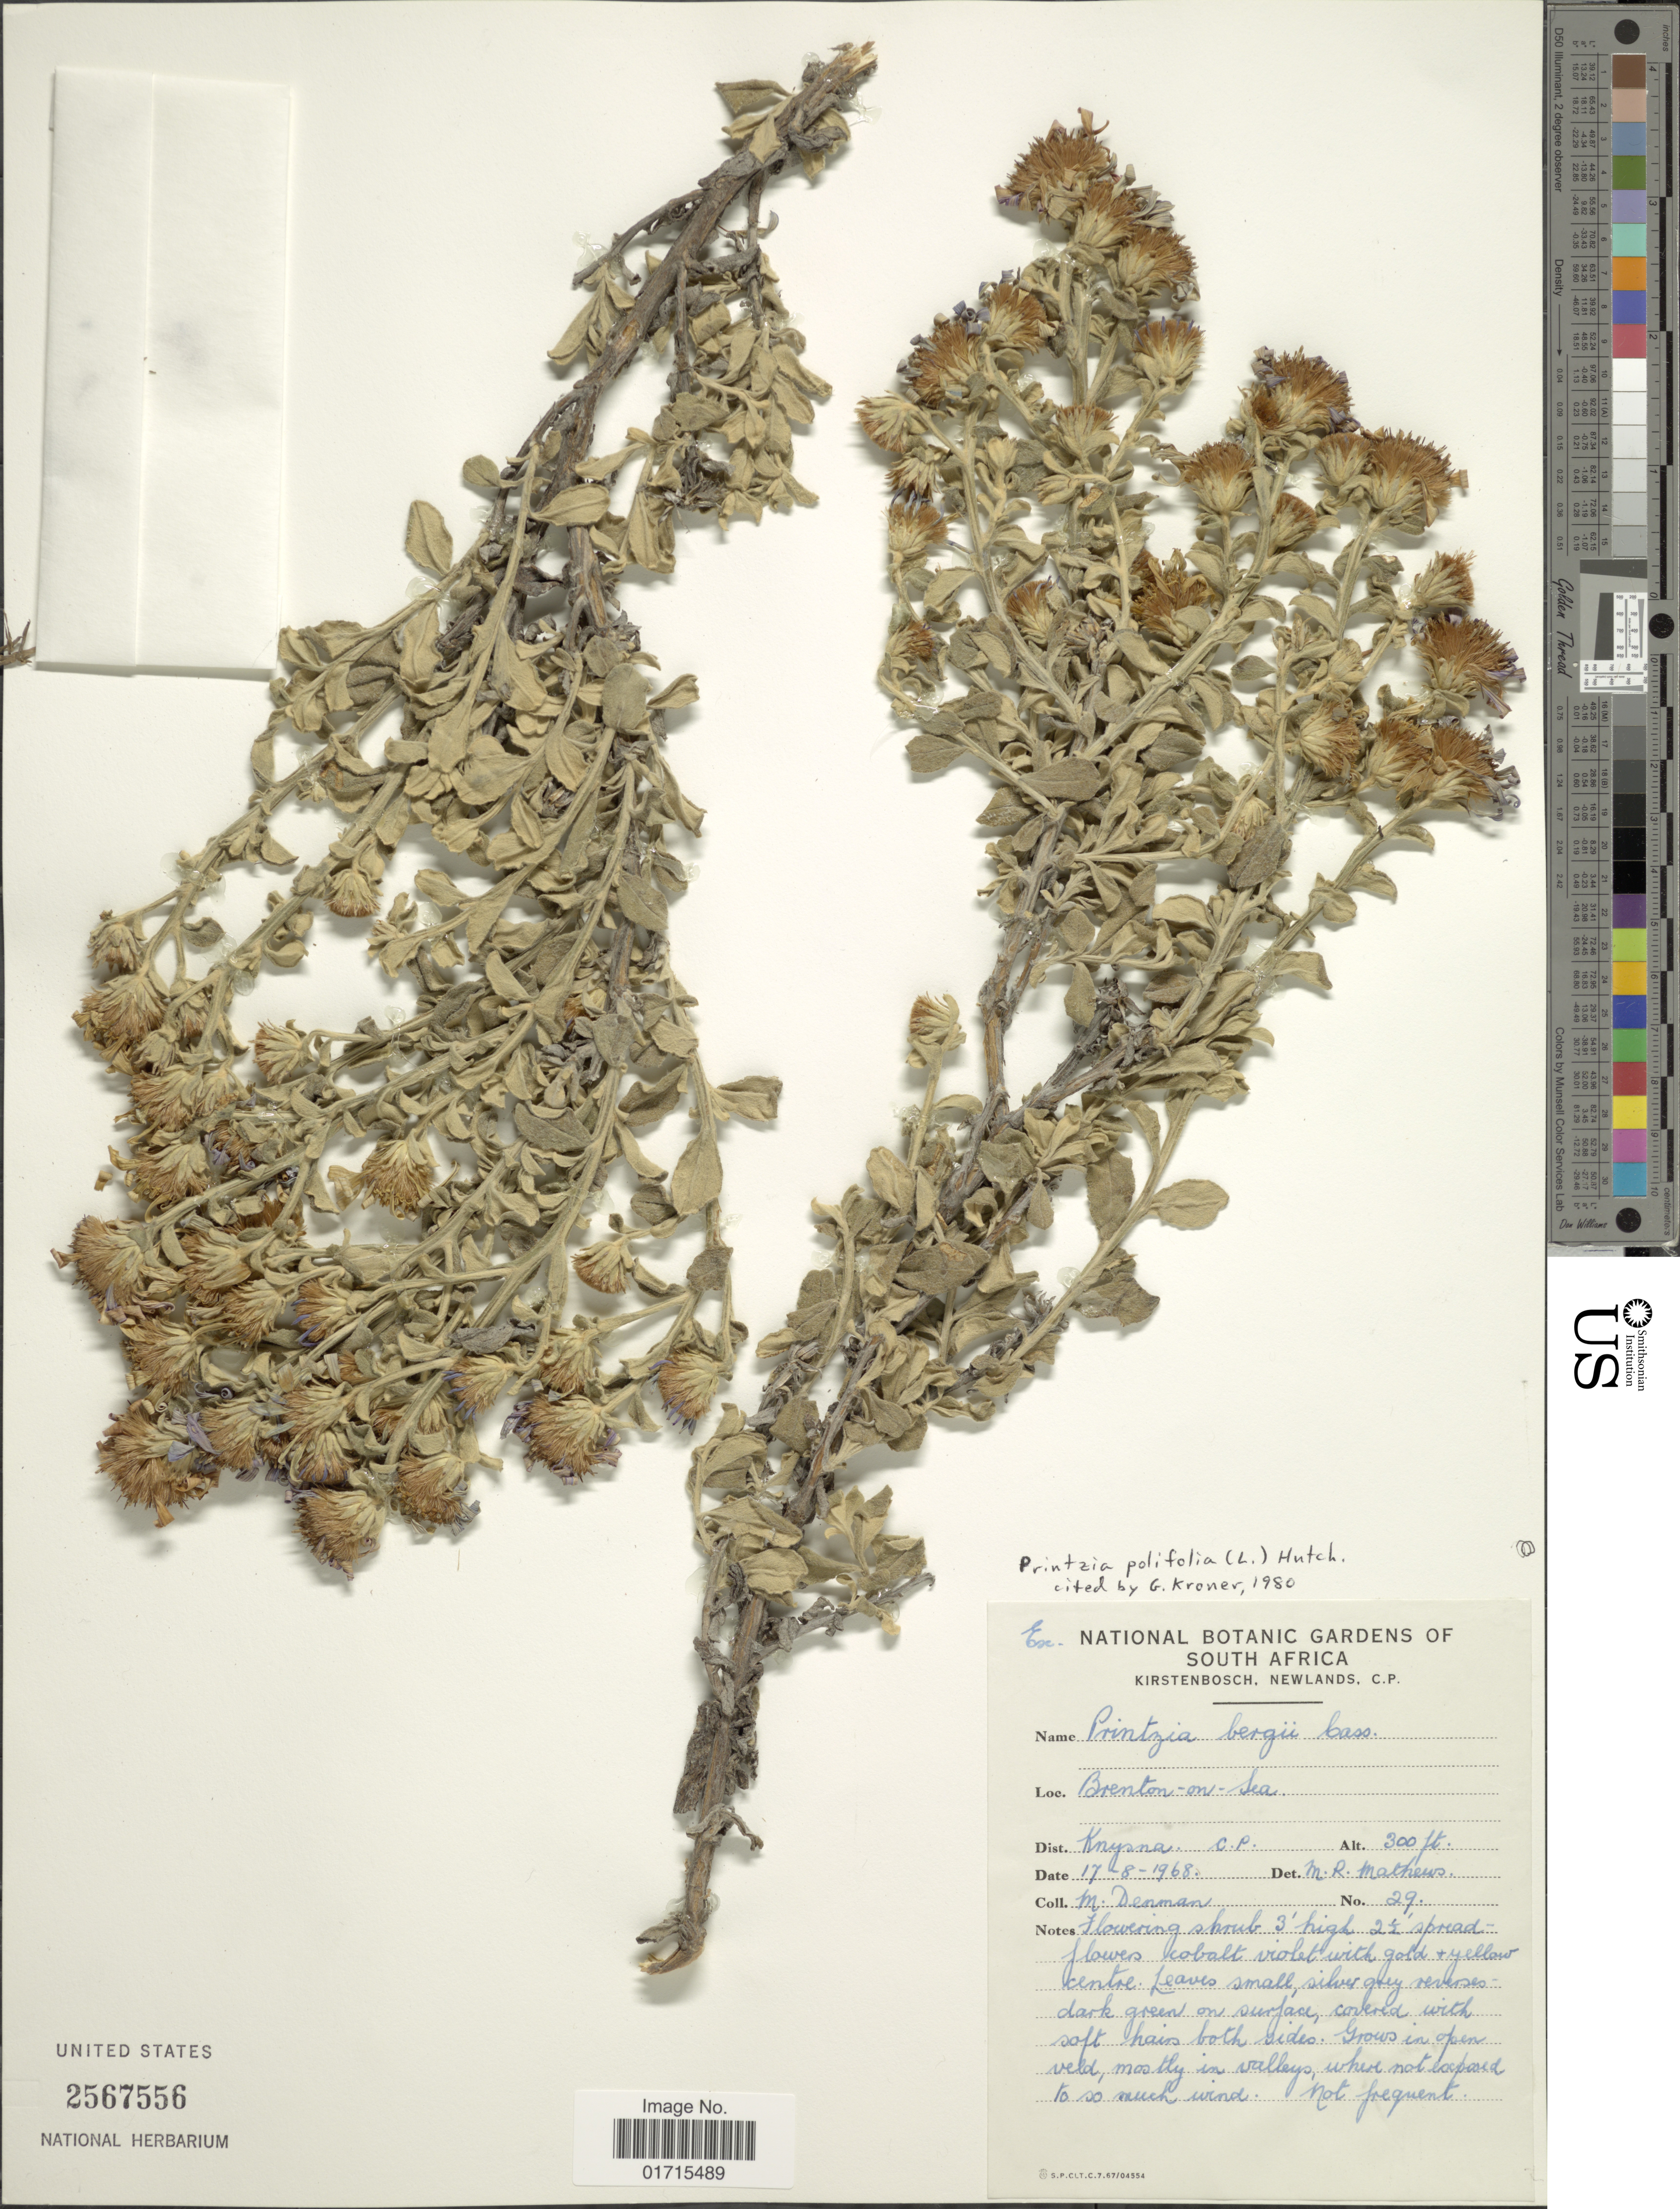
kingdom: Plantae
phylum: Tracheophyta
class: Magnoliopsida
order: Asterales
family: Asteraceae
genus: Printzia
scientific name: Printzia polifolia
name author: (L.) Hutch.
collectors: M. Denman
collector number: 29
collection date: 1968-08-17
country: South Africa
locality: South Africa. Dist. Knysna, C. P. Brenton - on sea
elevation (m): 91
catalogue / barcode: US 2567556